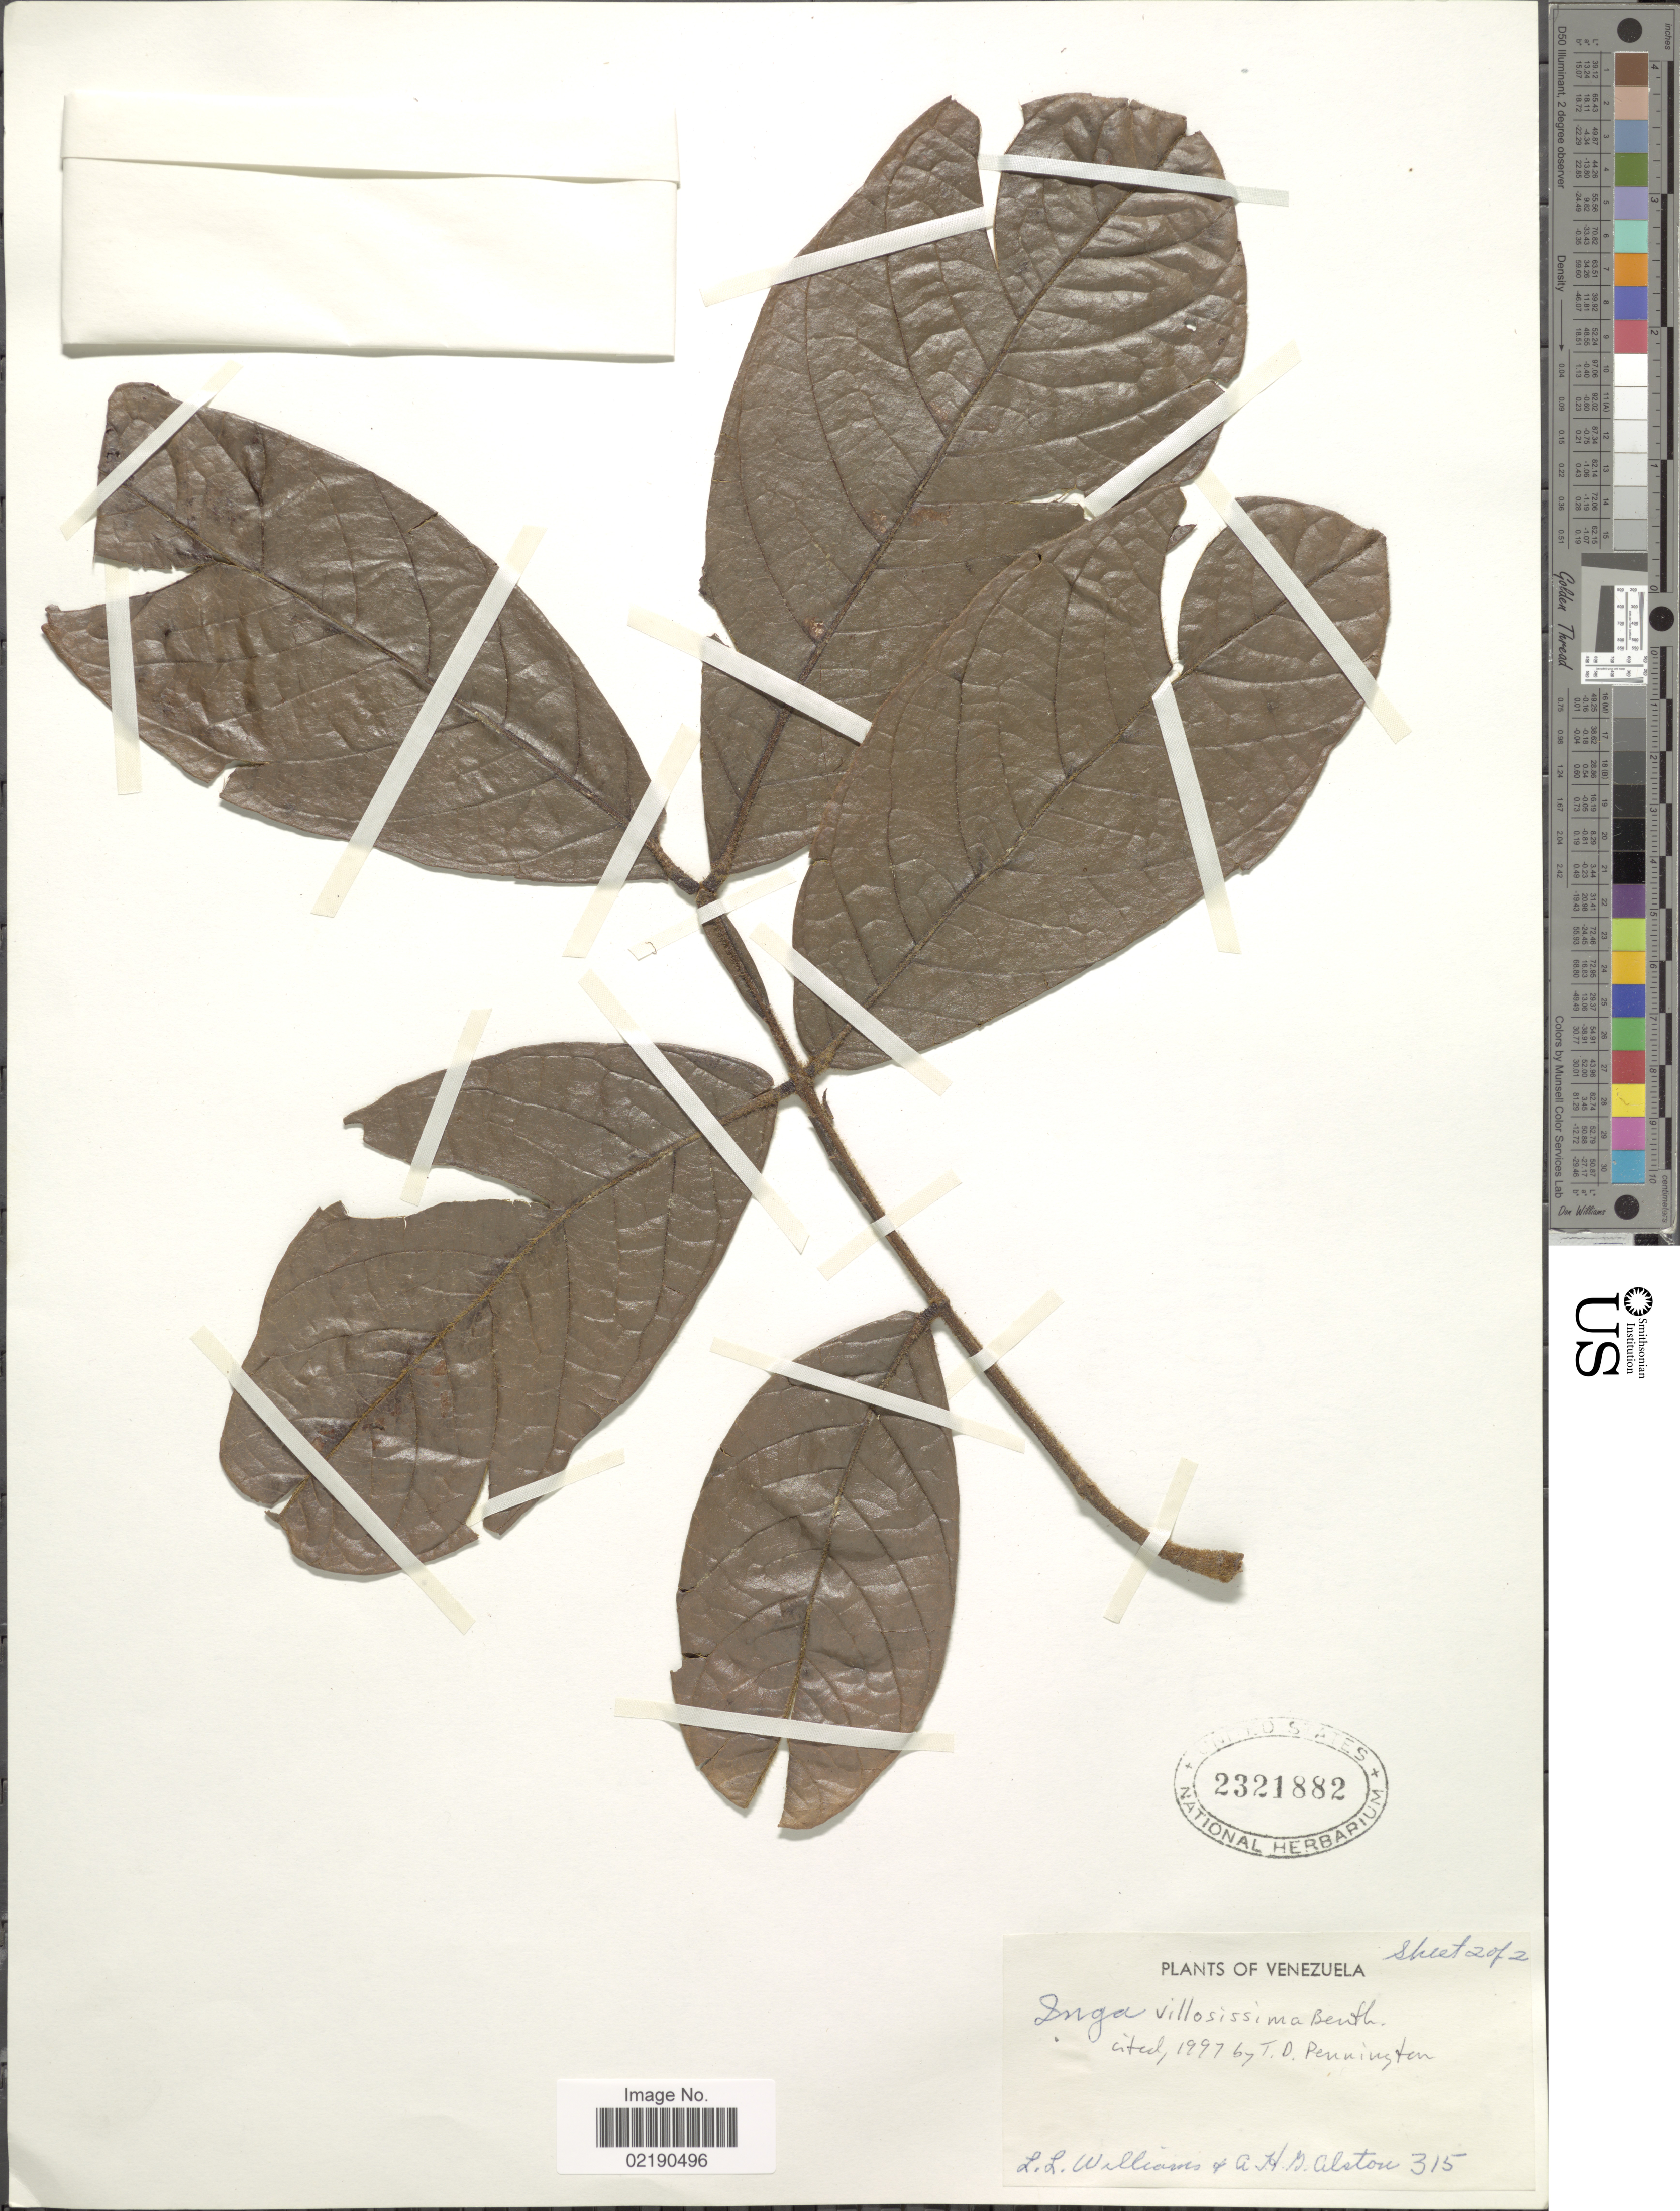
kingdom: Plantae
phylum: Tracheophyta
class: Magnoliopsida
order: Fabales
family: Fabaceae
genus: Inga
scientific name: Inga villosissima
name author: Benth.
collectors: L. Williams & A. H. Alston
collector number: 315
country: Venezuela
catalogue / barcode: US 2321882